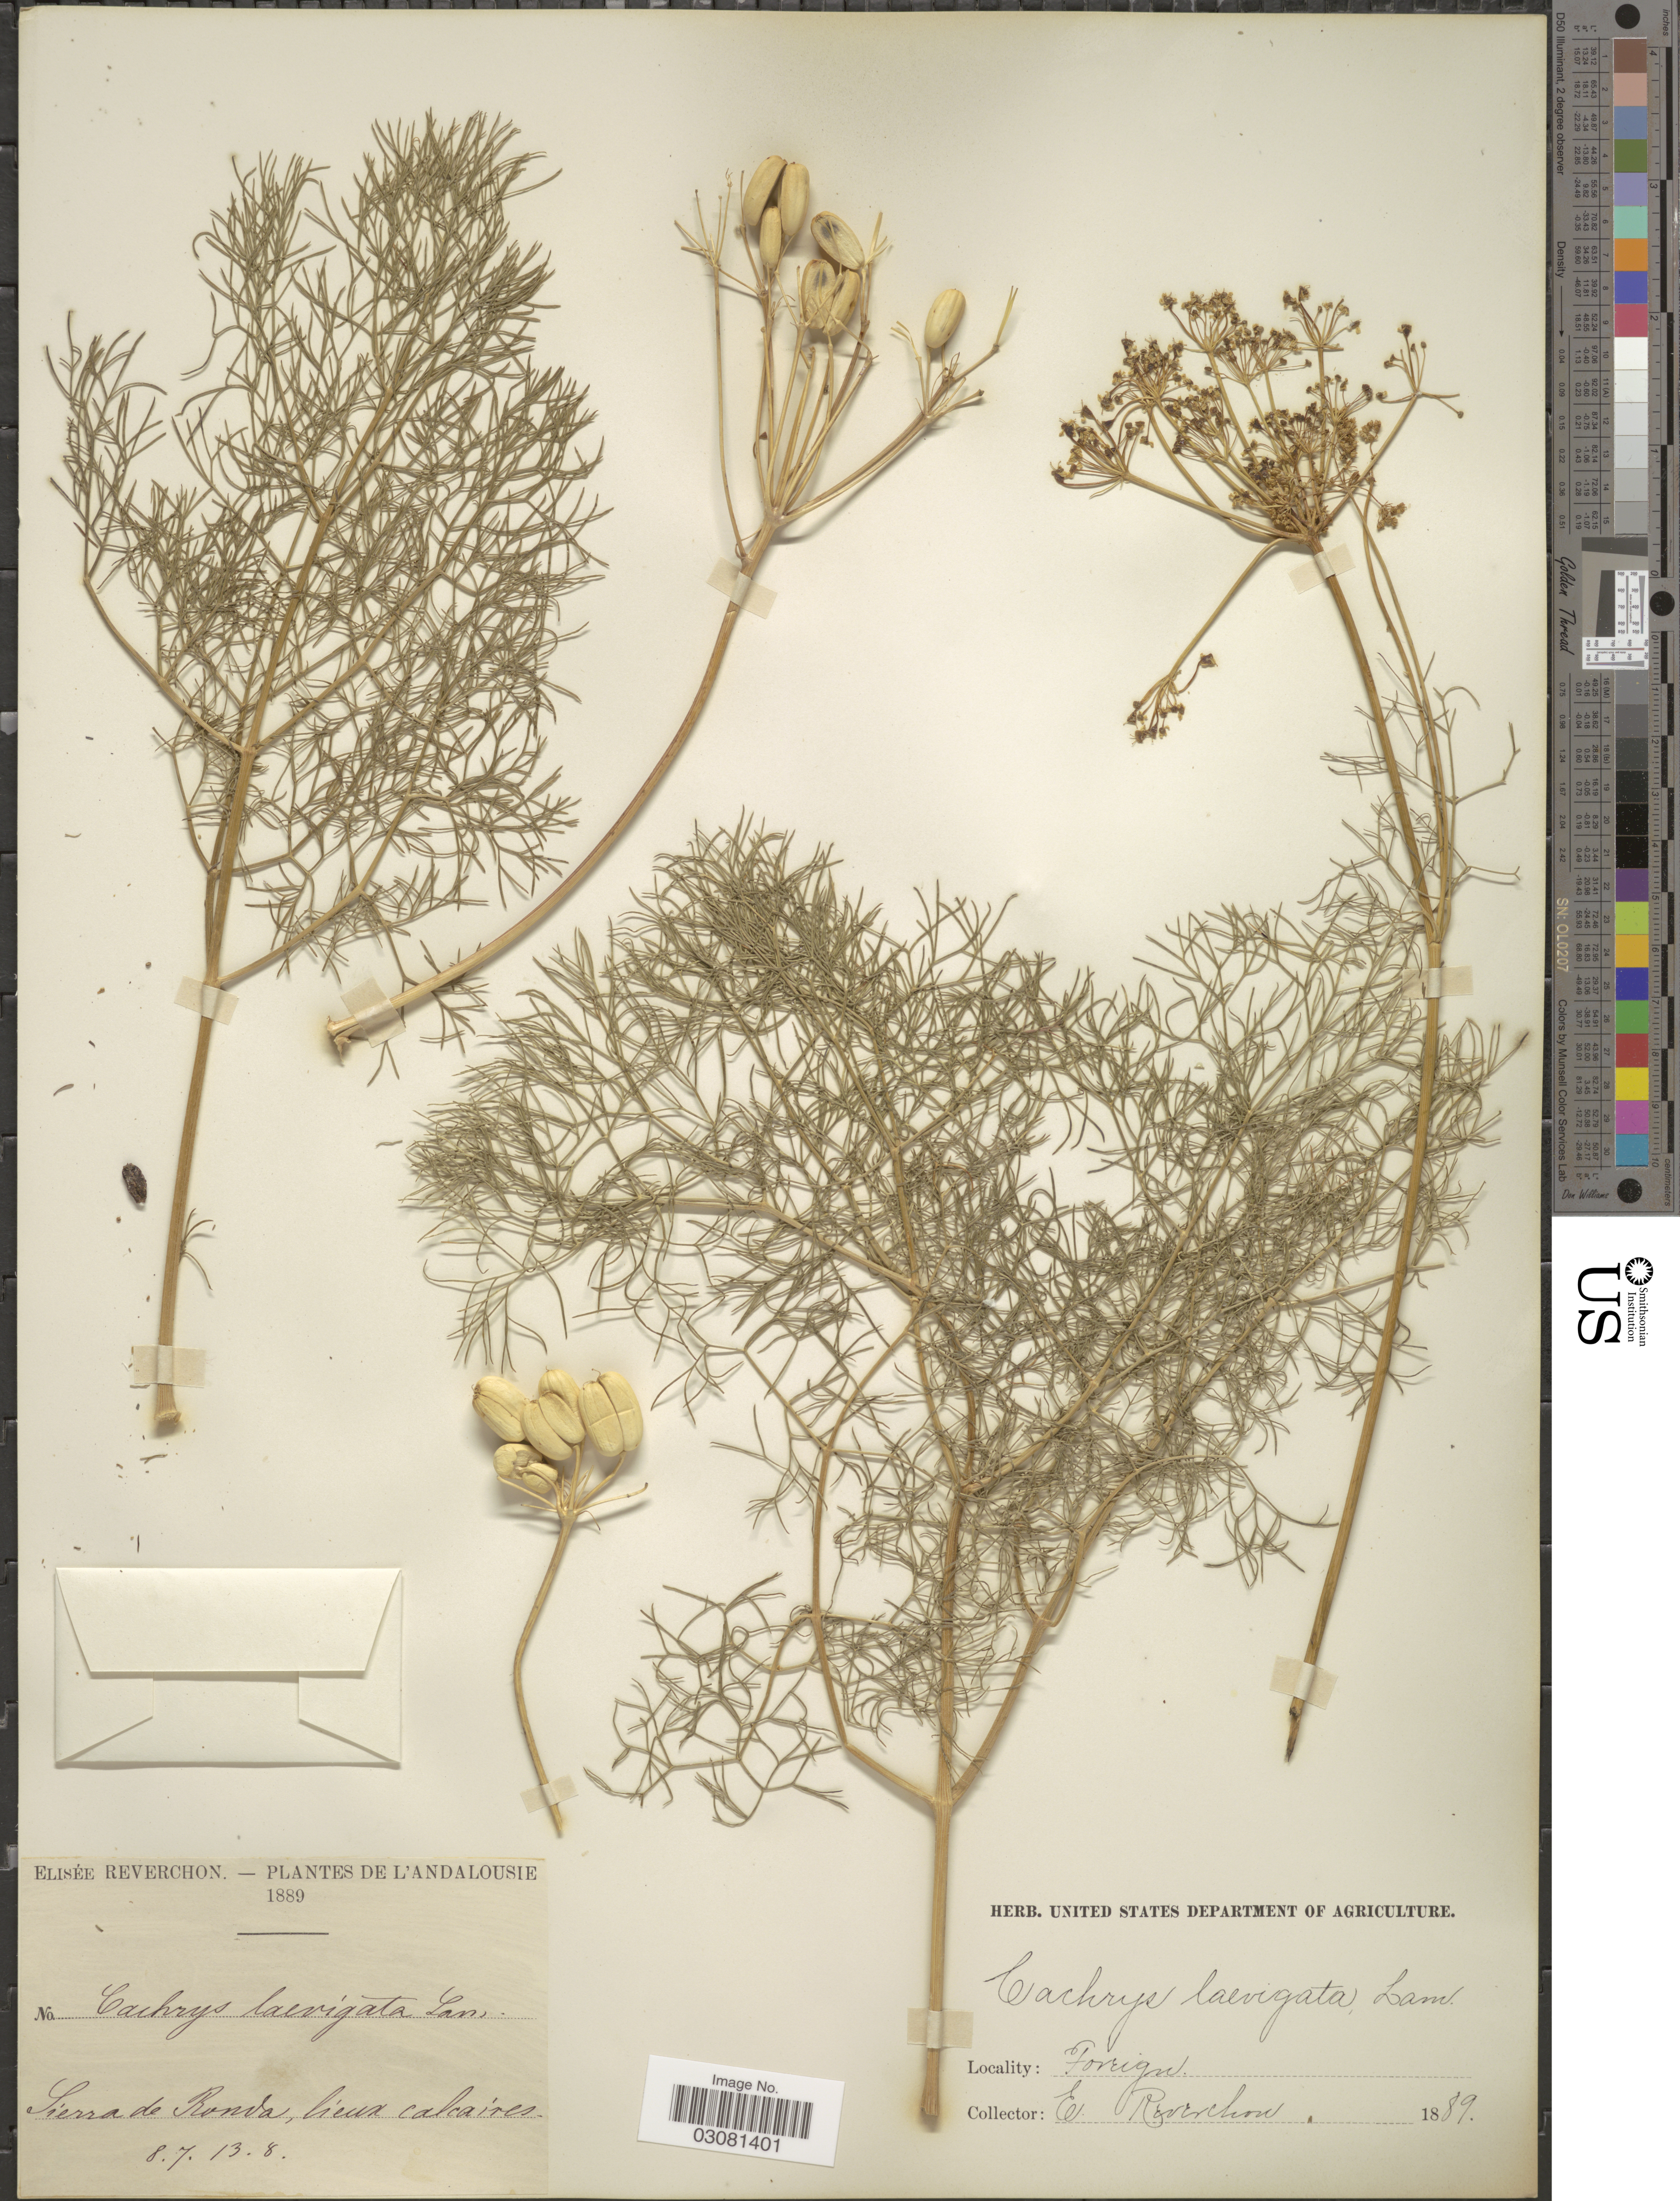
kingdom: Plantae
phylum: Tracheophyta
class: Magnoliopsida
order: Apiales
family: Apiaceae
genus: Cachrys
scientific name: Cachrys laevigata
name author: Lam.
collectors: E. Reverchon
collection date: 1889-07-08/1889-08-13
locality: Andalousie. Sierra de Ronda, lieux calcaires. Foreign.